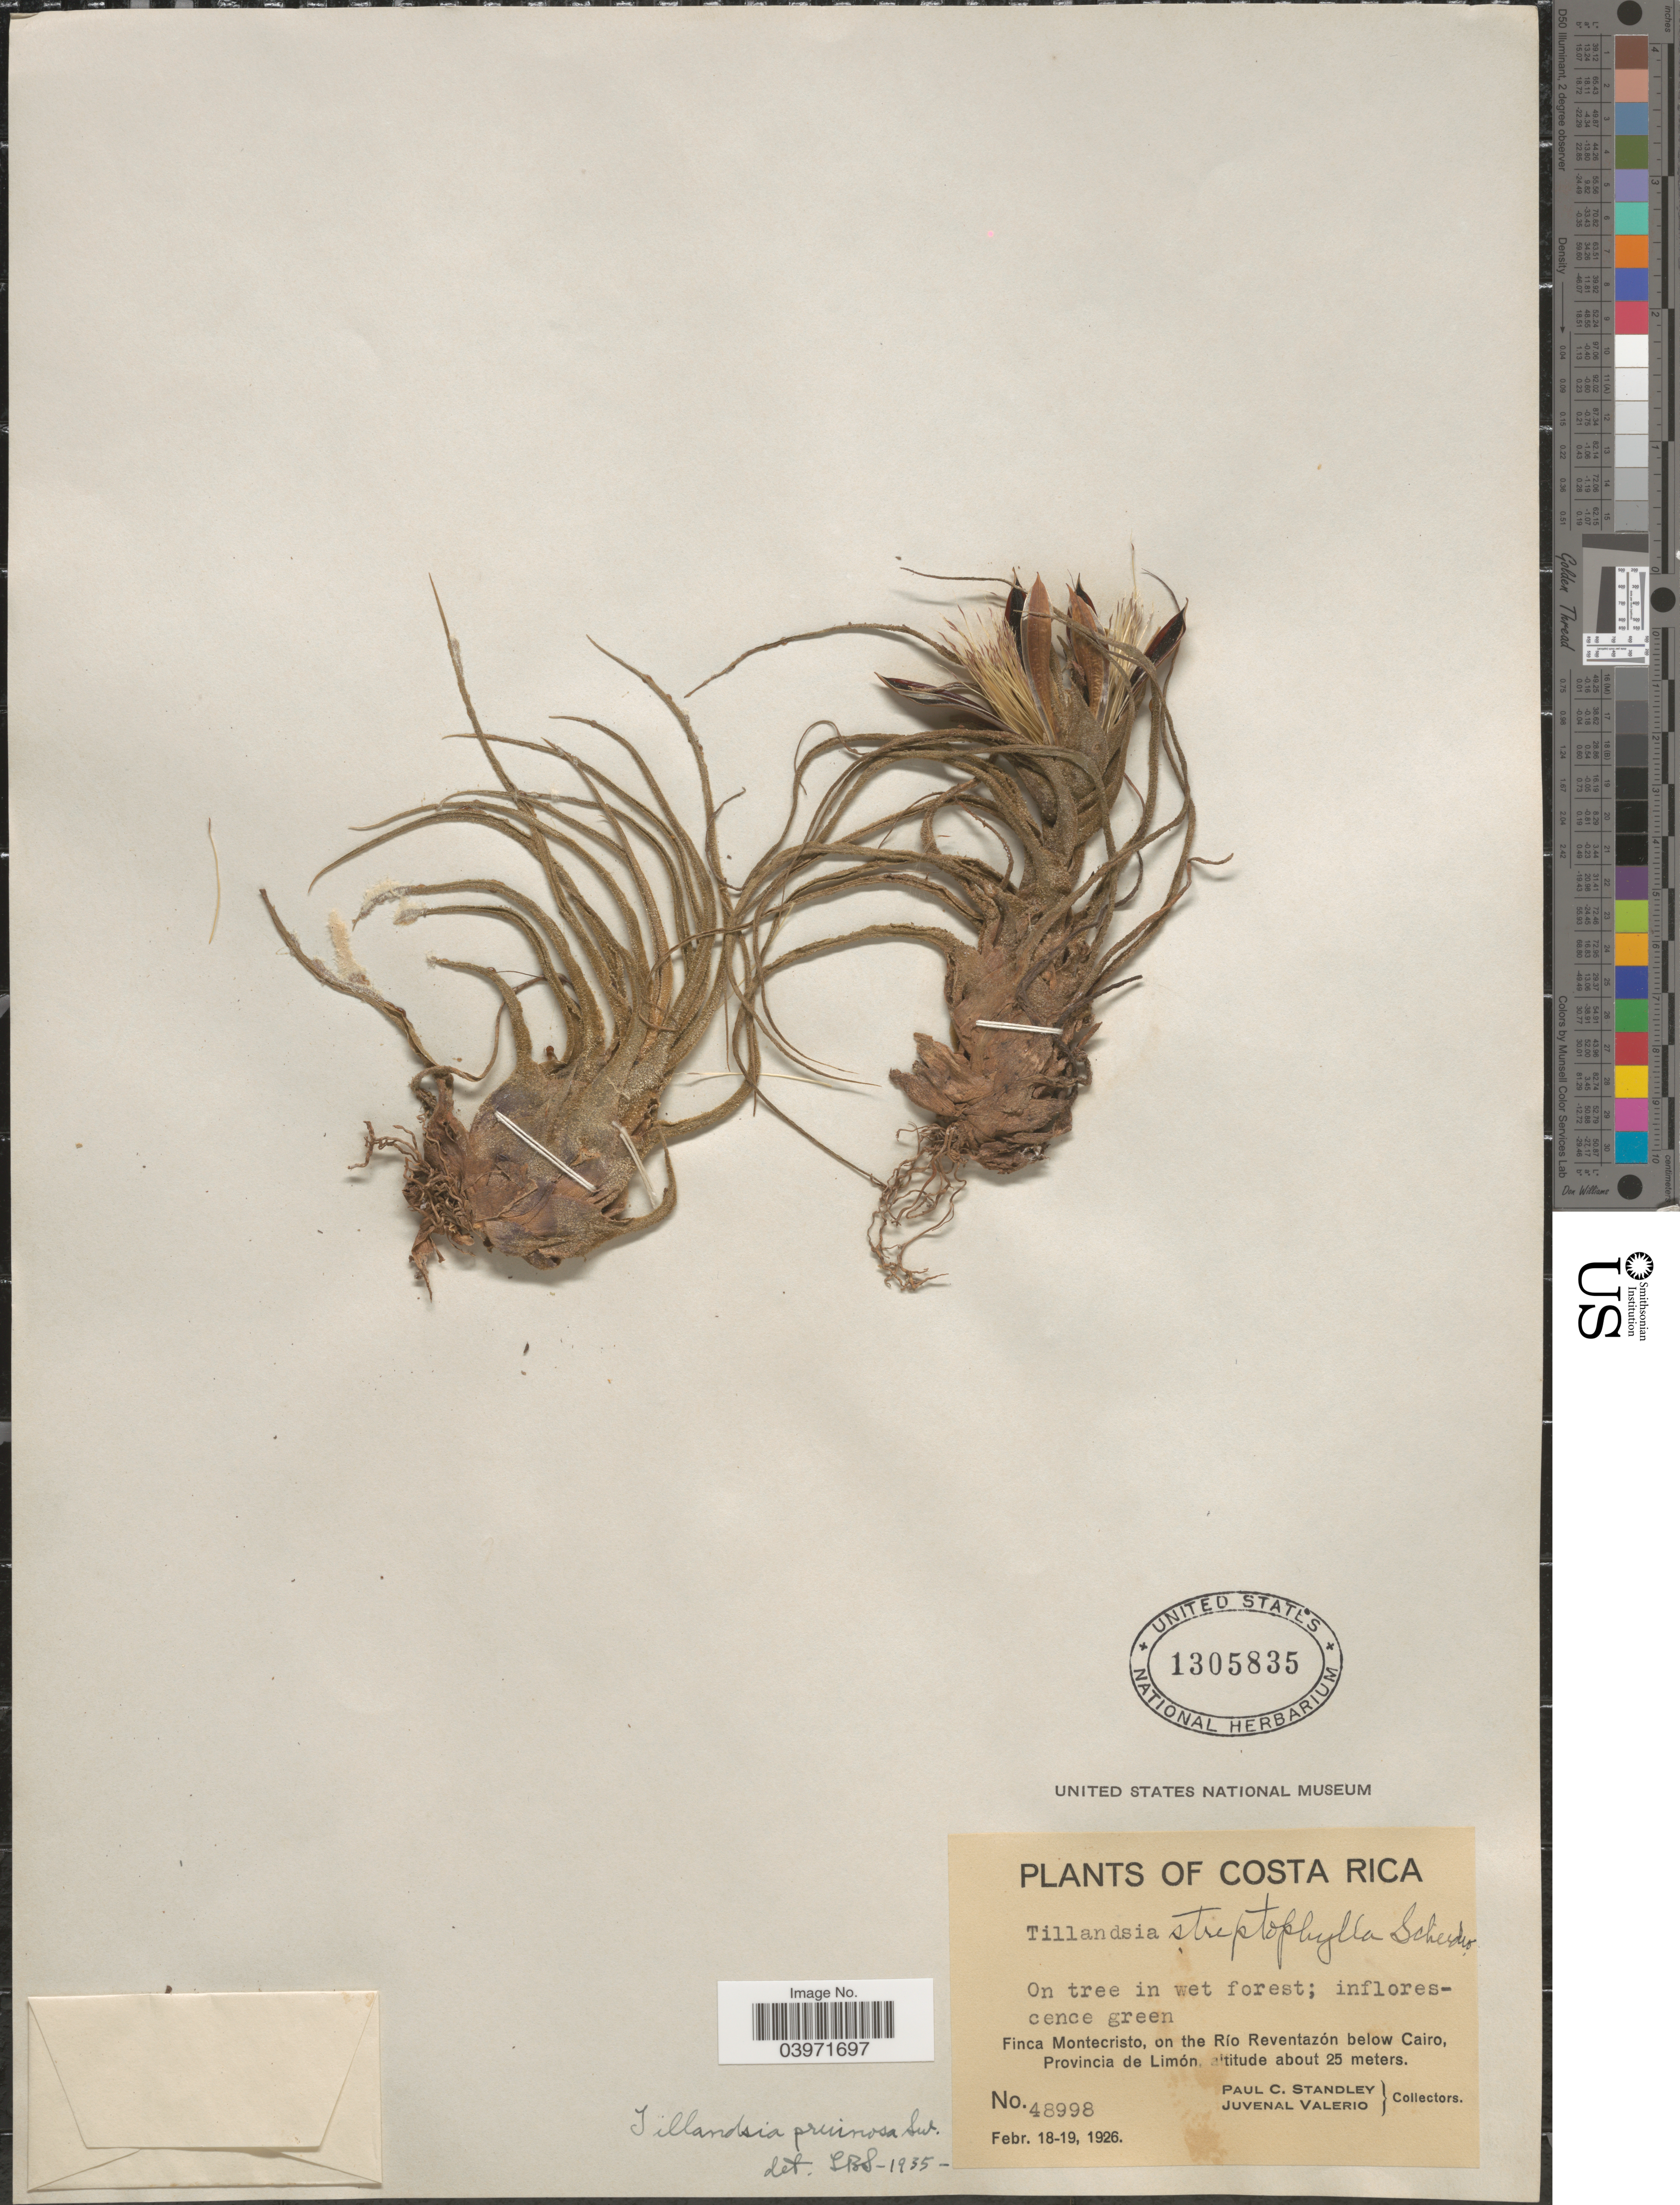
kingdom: Plantae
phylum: Tracheophyta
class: Liliopsida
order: Poales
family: Bromeliaceae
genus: Tillandsia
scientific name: Tillandsia pruinosa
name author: Sw.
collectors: P. C. Standley & J. Valerio R.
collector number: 48998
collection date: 1926-02-18/1926-02-19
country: Costa Rica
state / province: Limón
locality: Finca Montecristo, on the Río Reventazón below Cairo.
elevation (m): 25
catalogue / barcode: US 1305835